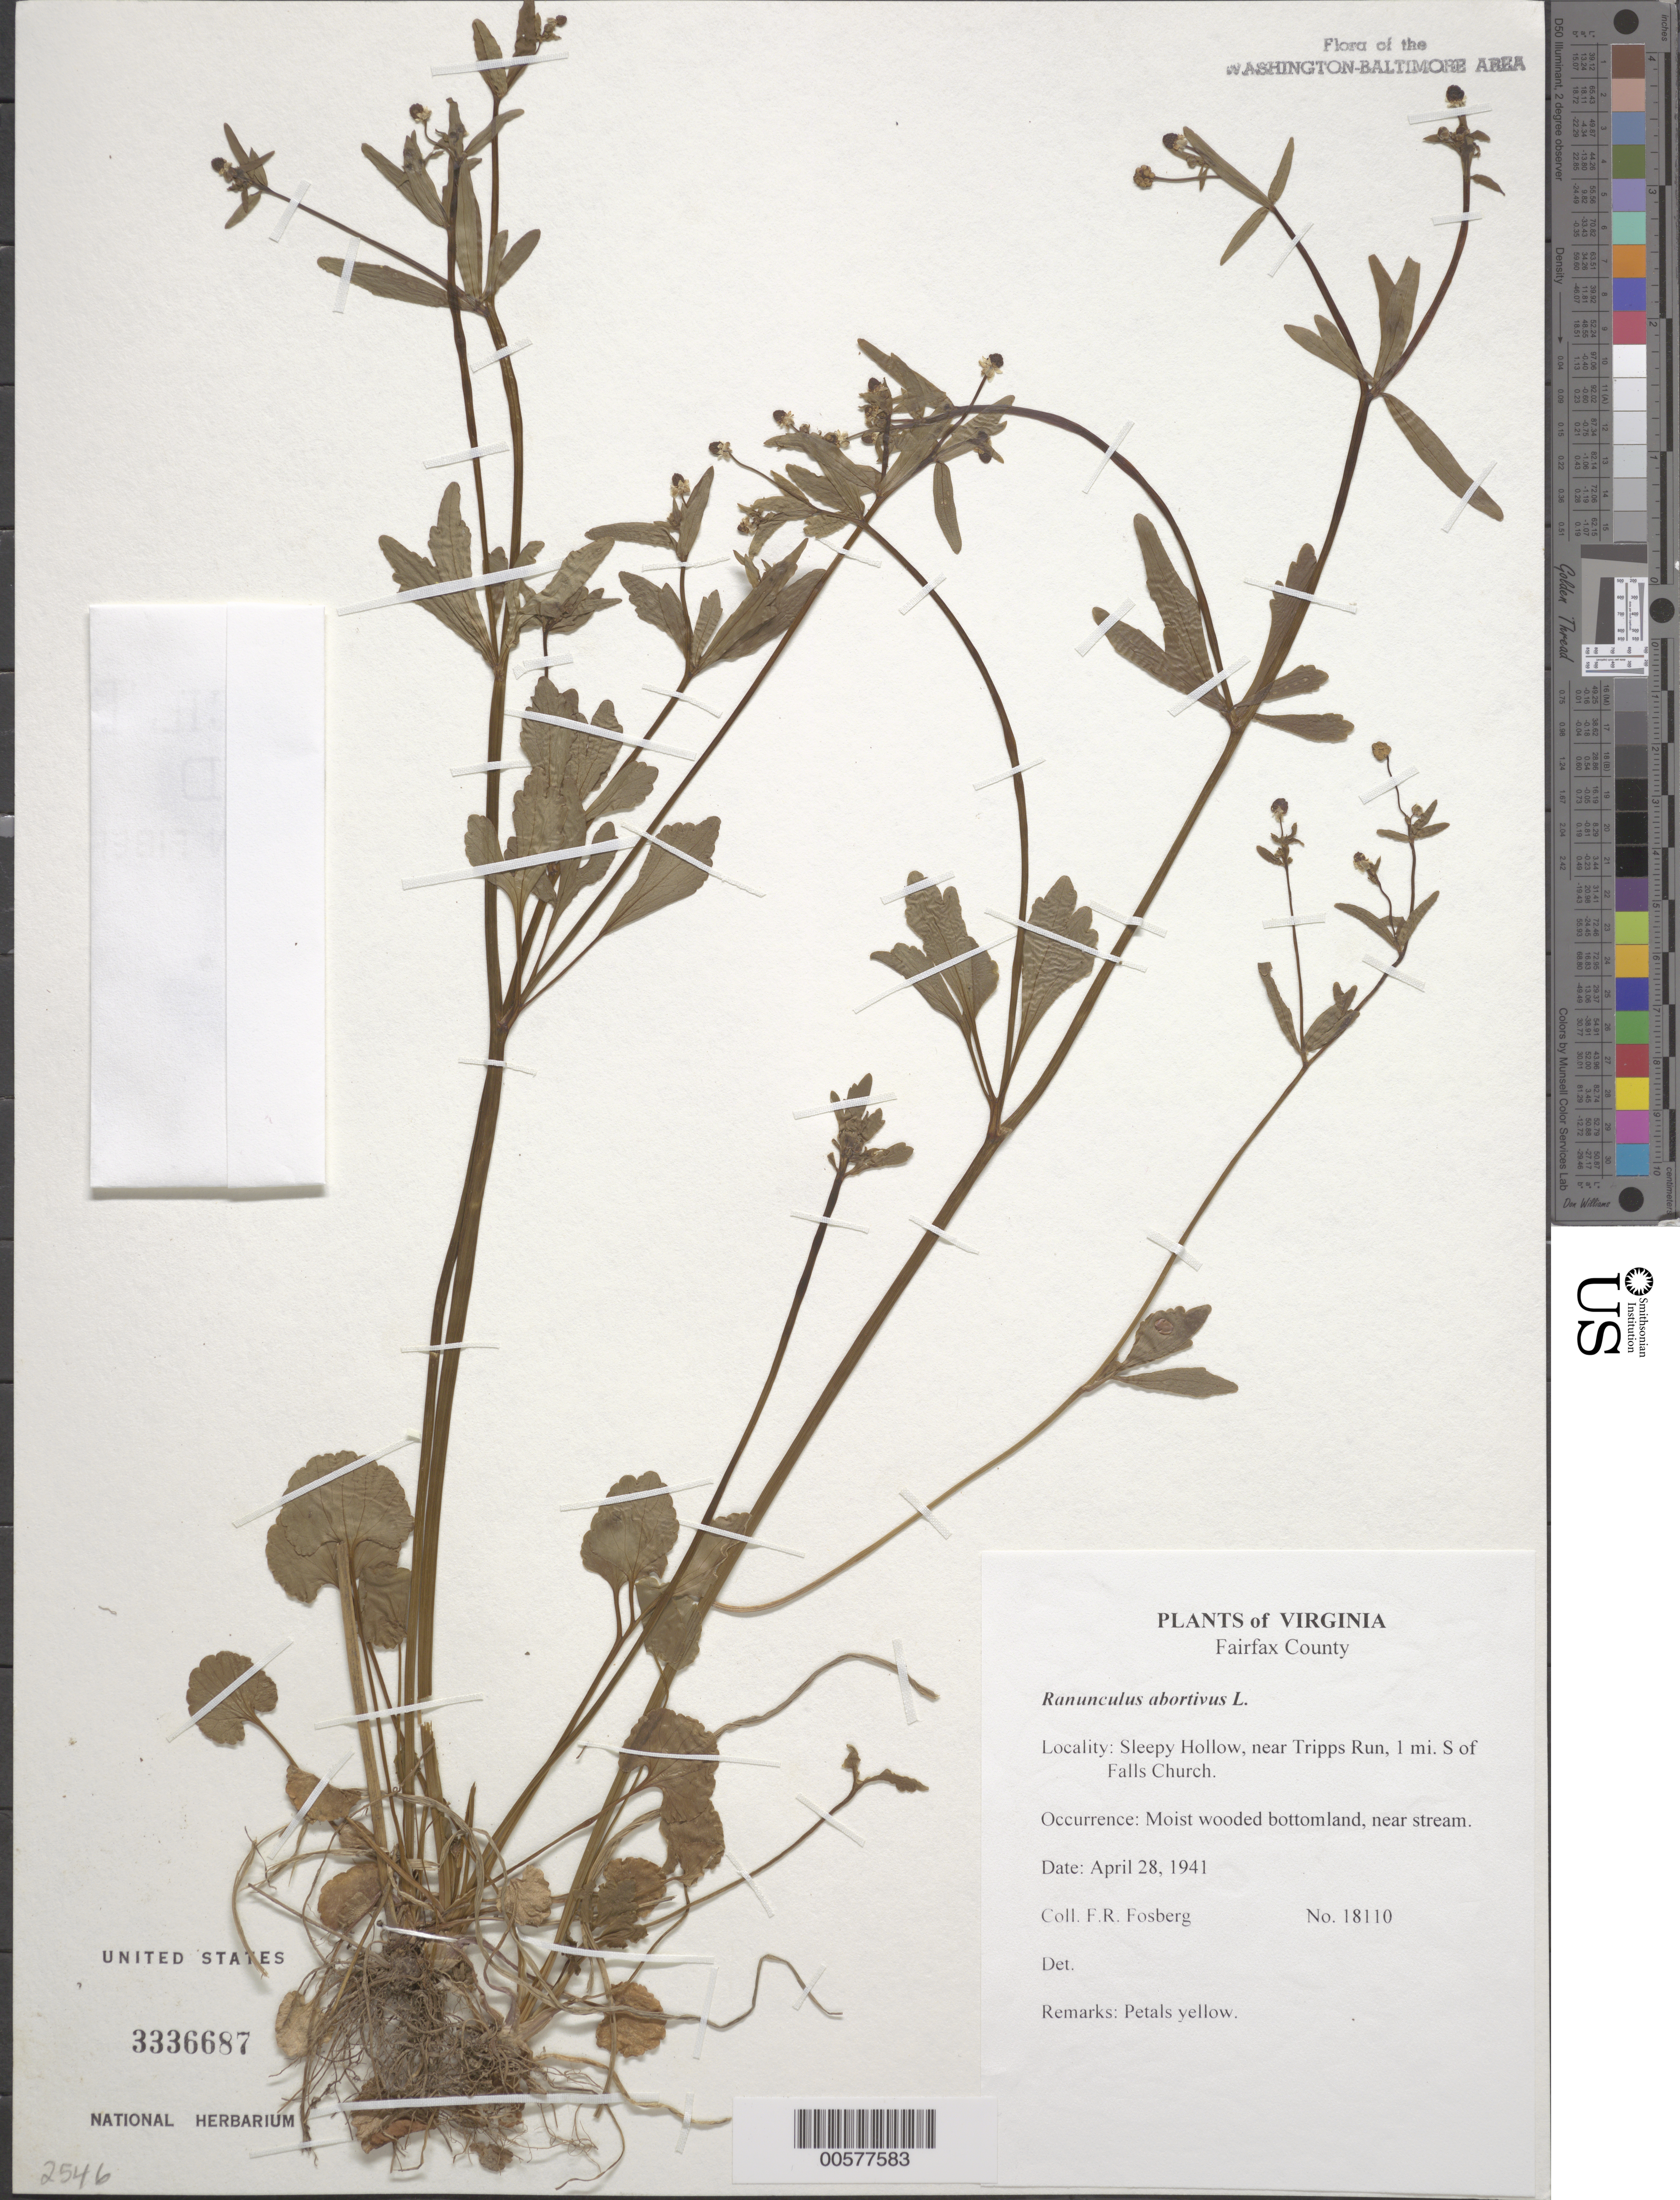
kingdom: Plantae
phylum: Tracheophyta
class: Magnoliopsida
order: Ranunculales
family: Ranunculaceae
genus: Ranunculus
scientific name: Ranunculus abortivus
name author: L.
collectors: F. R. Fosberg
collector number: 18110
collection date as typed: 28 Apr 1941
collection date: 1941-04-28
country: United States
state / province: Virginia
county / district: Fairfax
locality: Sleepy Hollow, near Tripps Run, 1 mi. S of Falls Church.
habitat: Moist wooded bottomland, near stream.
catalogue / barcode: US 3336687